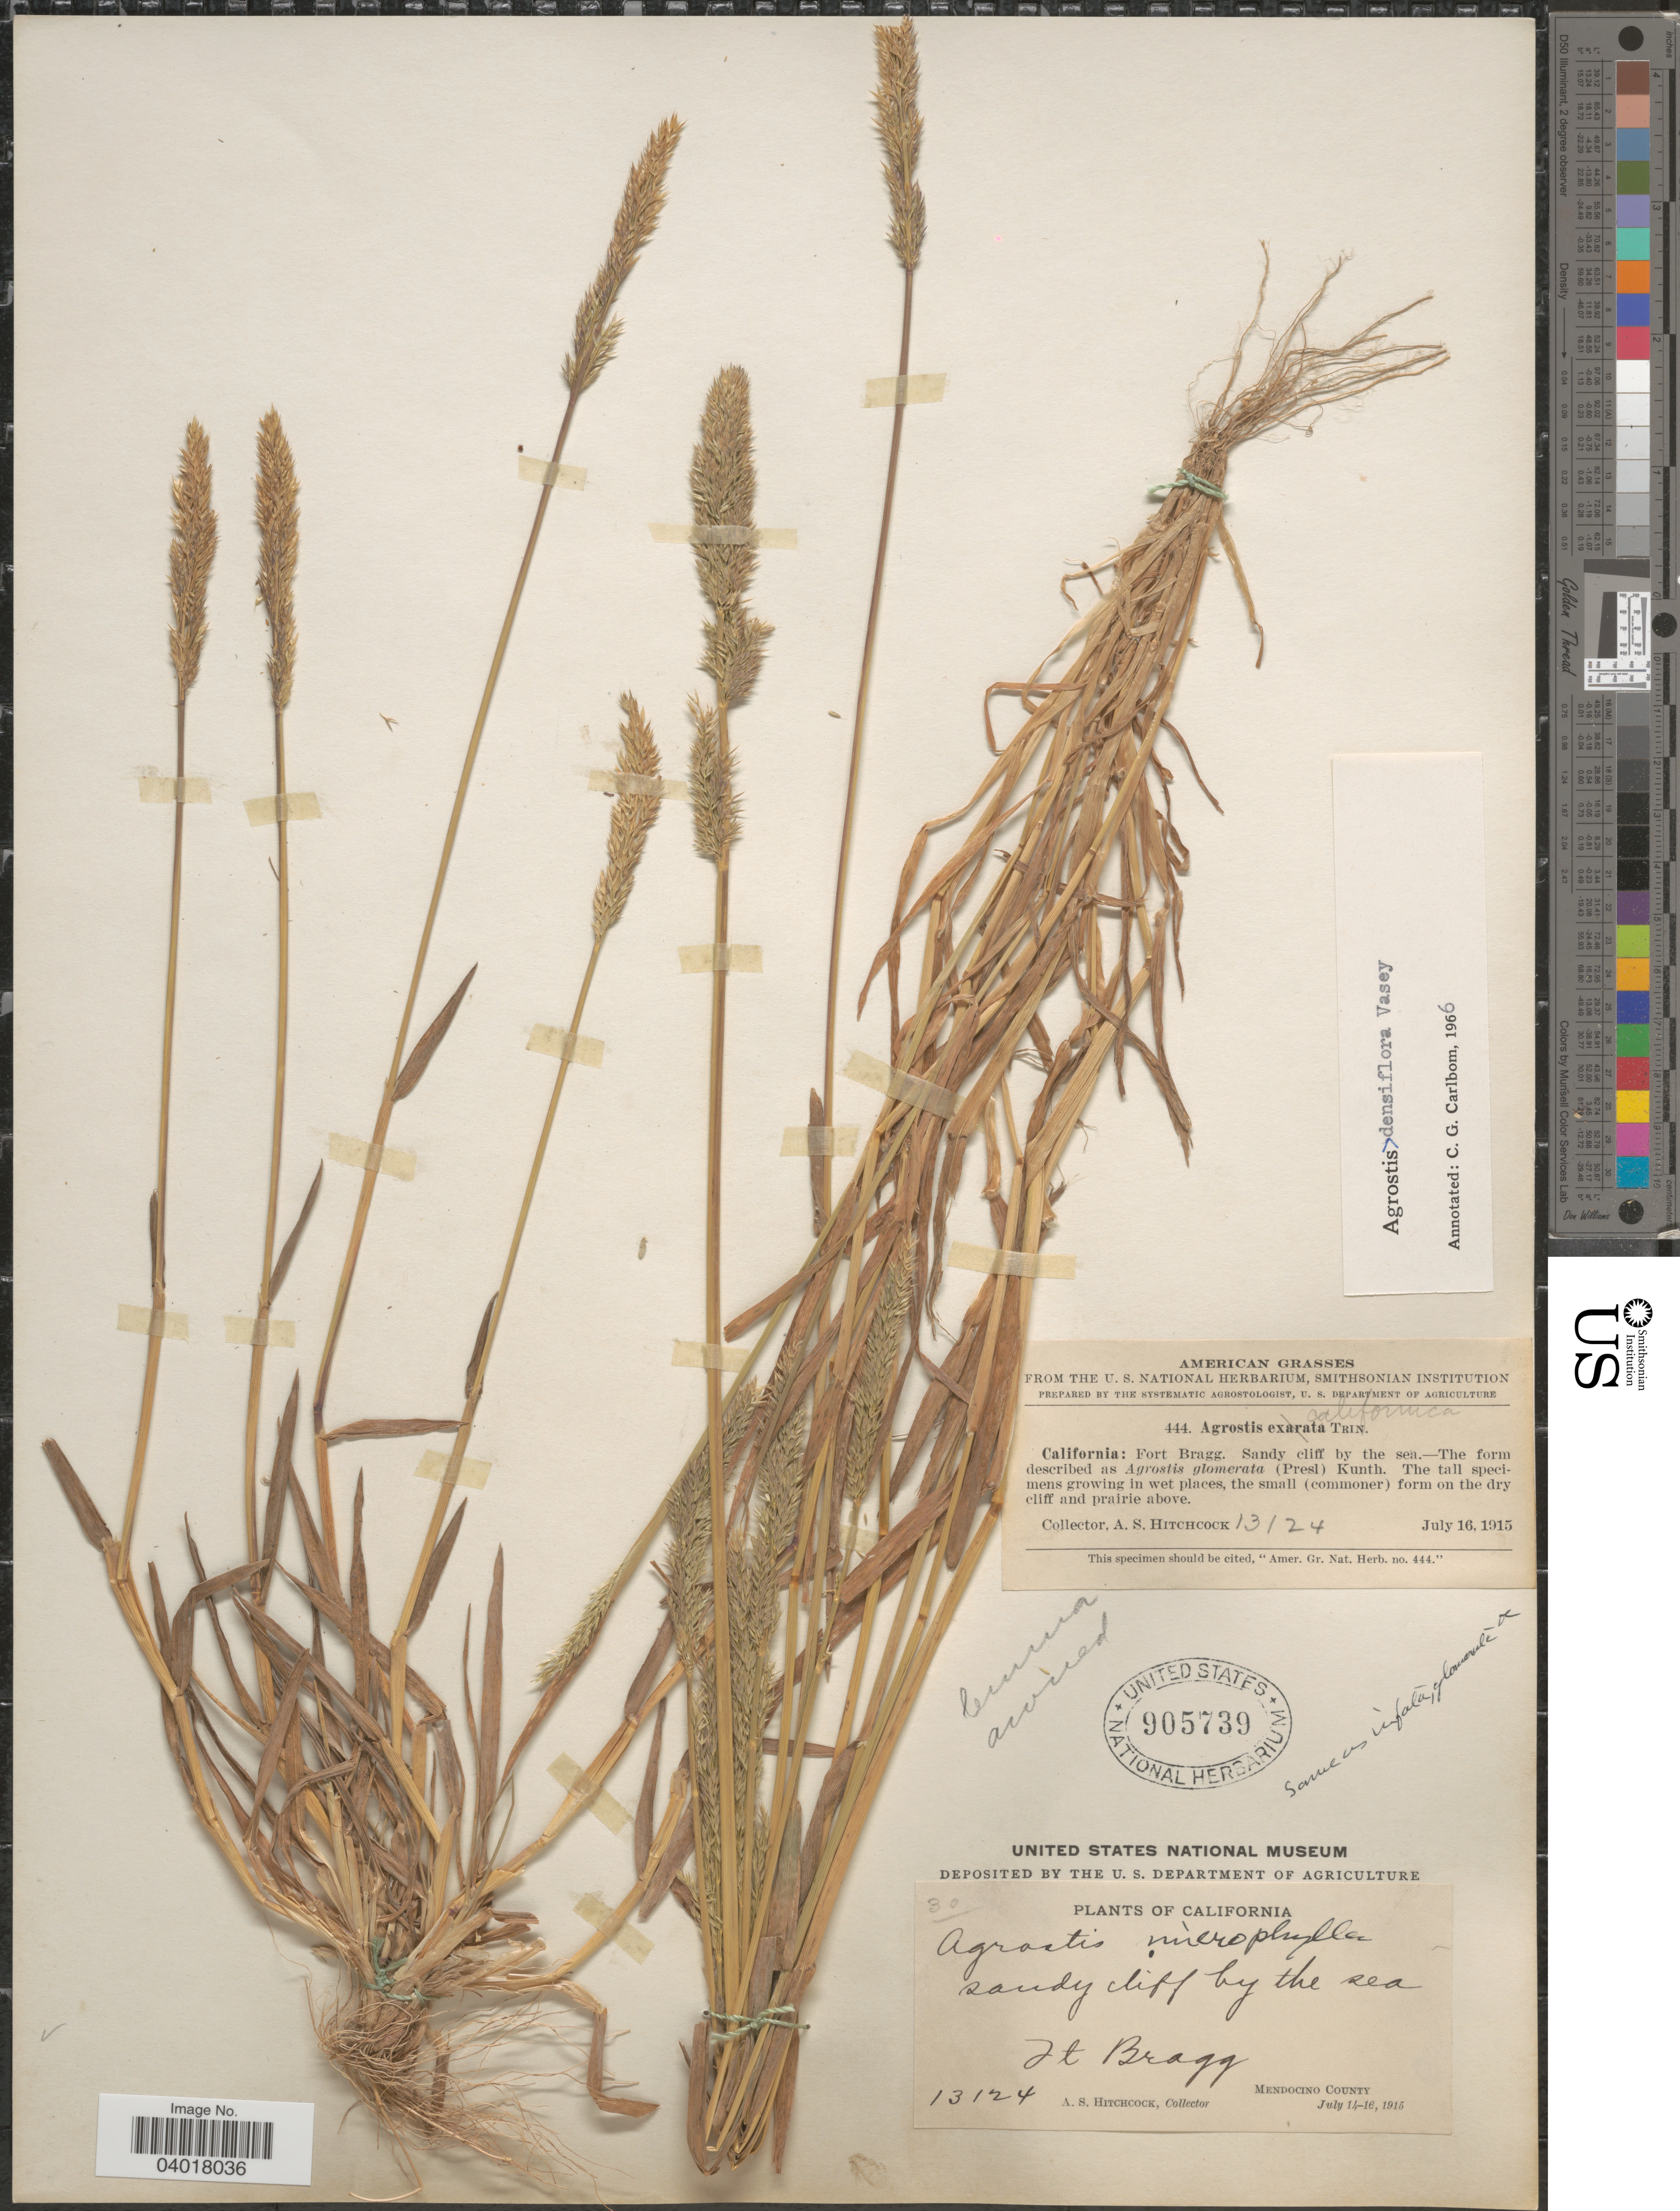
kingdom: Plantae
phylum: Tracheophyta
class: Liliopsida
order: Poales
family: Poaceae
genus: Agrostis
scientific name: Agrostis densiflora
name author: Vasey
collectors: A. S. Hitchcock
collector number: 13124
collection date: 1915-07-14/1915-07-16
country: United States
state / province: California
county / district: Mendocino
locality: Sandy cliff by the sea. Ft. Bragg. Mendocino County.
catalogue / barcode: US 905739